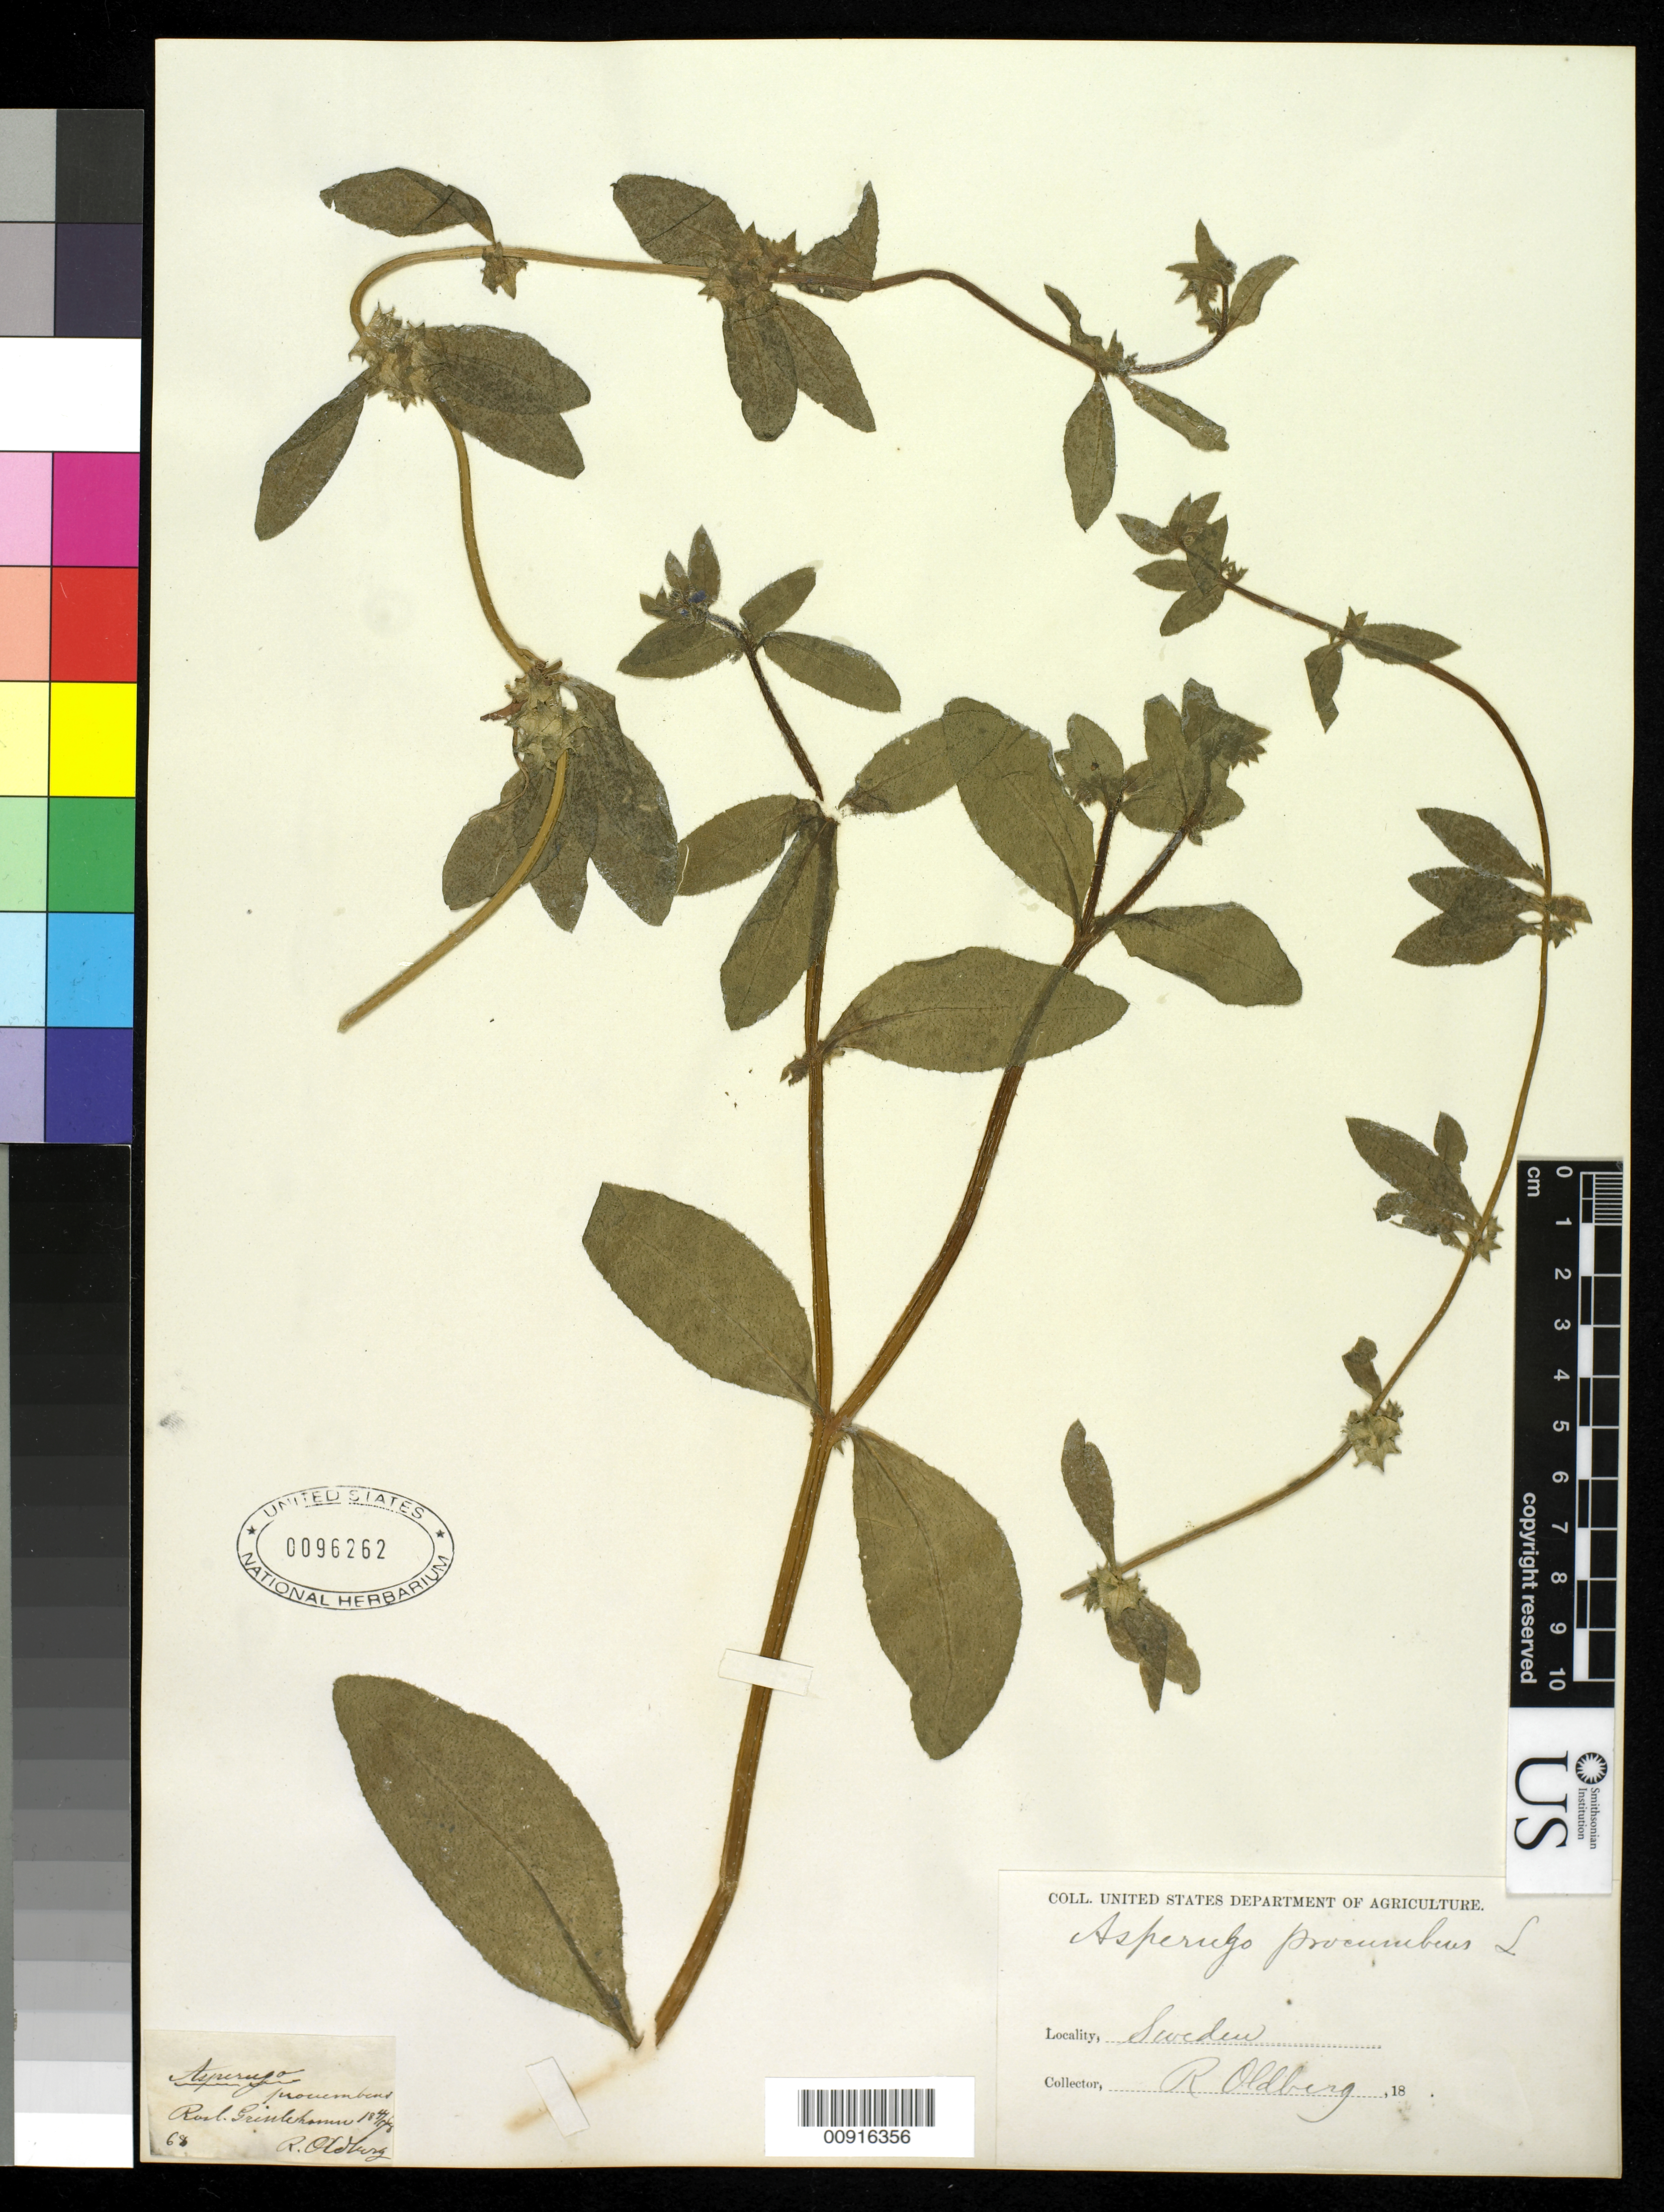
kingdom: Plantae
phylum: Tracheophyta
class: Magnoliopsida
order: Boraginales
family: Boraginaceae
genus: Asperugo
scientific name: Asperugo procumbens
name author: L.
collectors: R. Oldberg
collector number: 68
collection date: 1841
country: Sweden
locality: Rosl. Grinlehaven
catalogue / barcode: US 96262